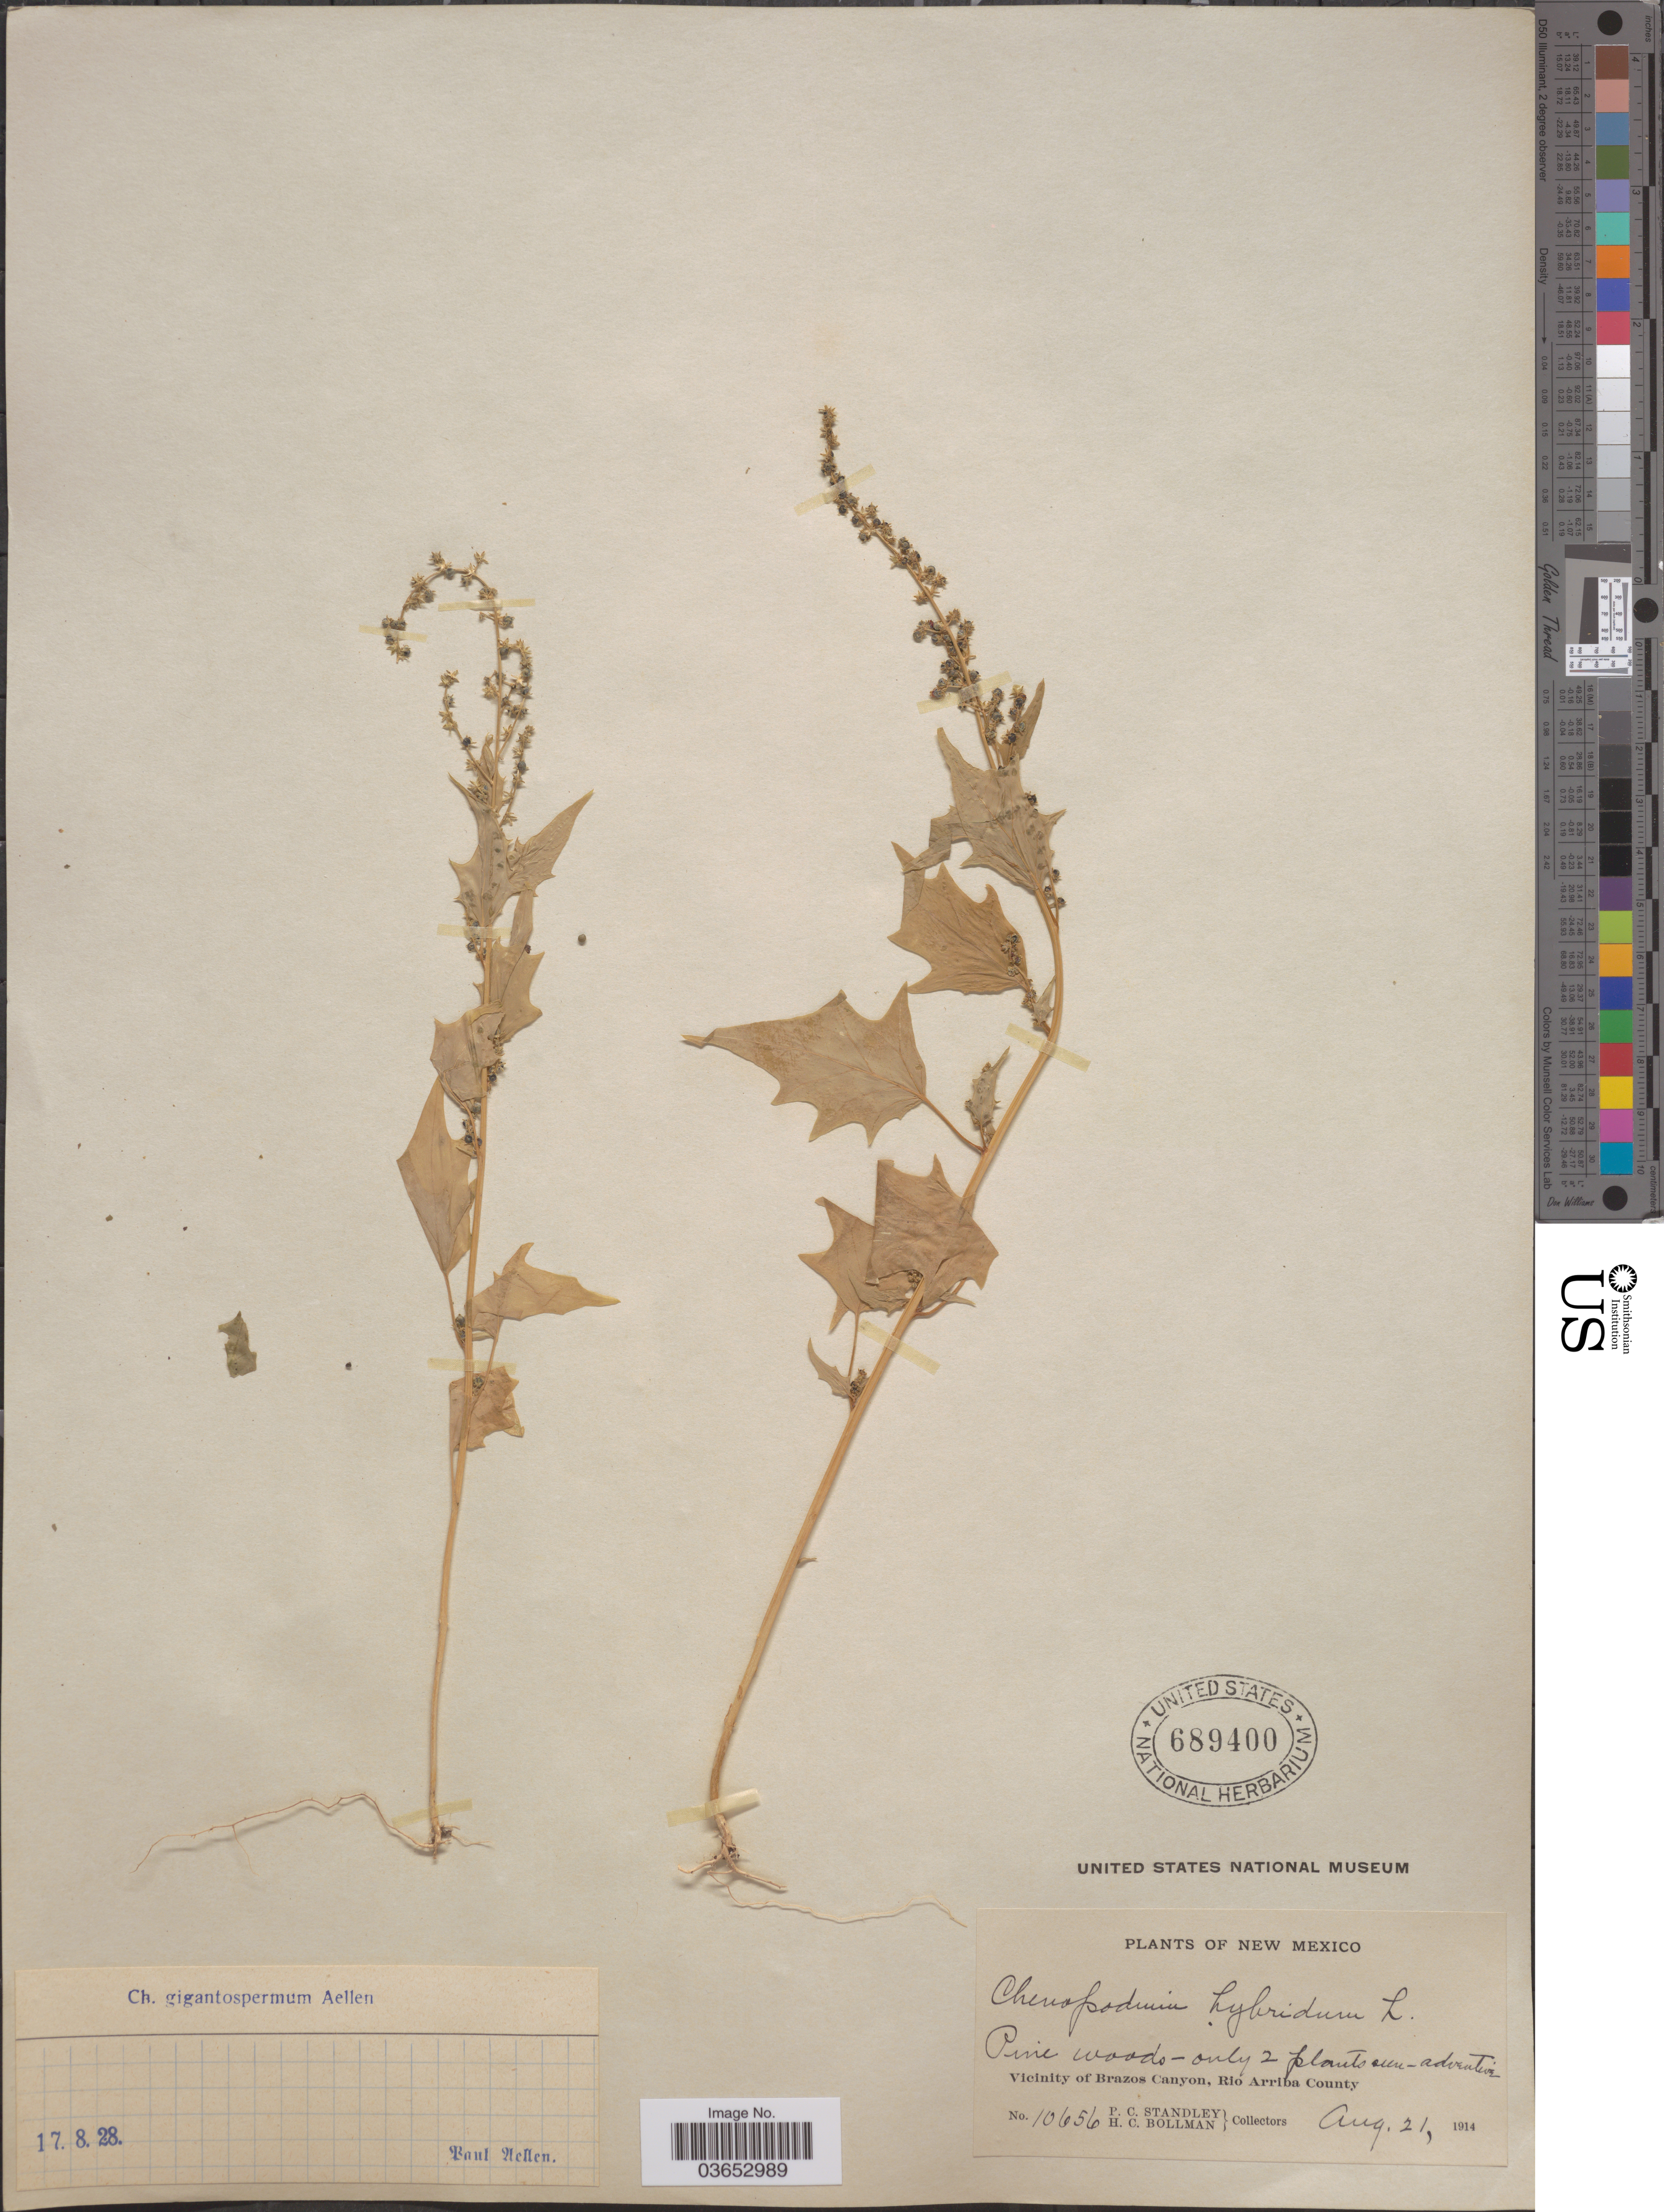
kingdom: Plantae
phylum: Tracheophyta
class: Magnoliopsida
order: Caryophyllales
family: Amaranthaceae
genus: Chenopodium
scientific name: Chenopodium gigantospermum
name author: Aellen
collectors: P. C. Standley & H. C. Bollman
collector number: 10656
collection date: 1914-08-21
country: United States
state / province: New Mexico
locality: Vicinity of Brazos Canyon, Rio Arriba County.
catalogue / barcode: US 689400